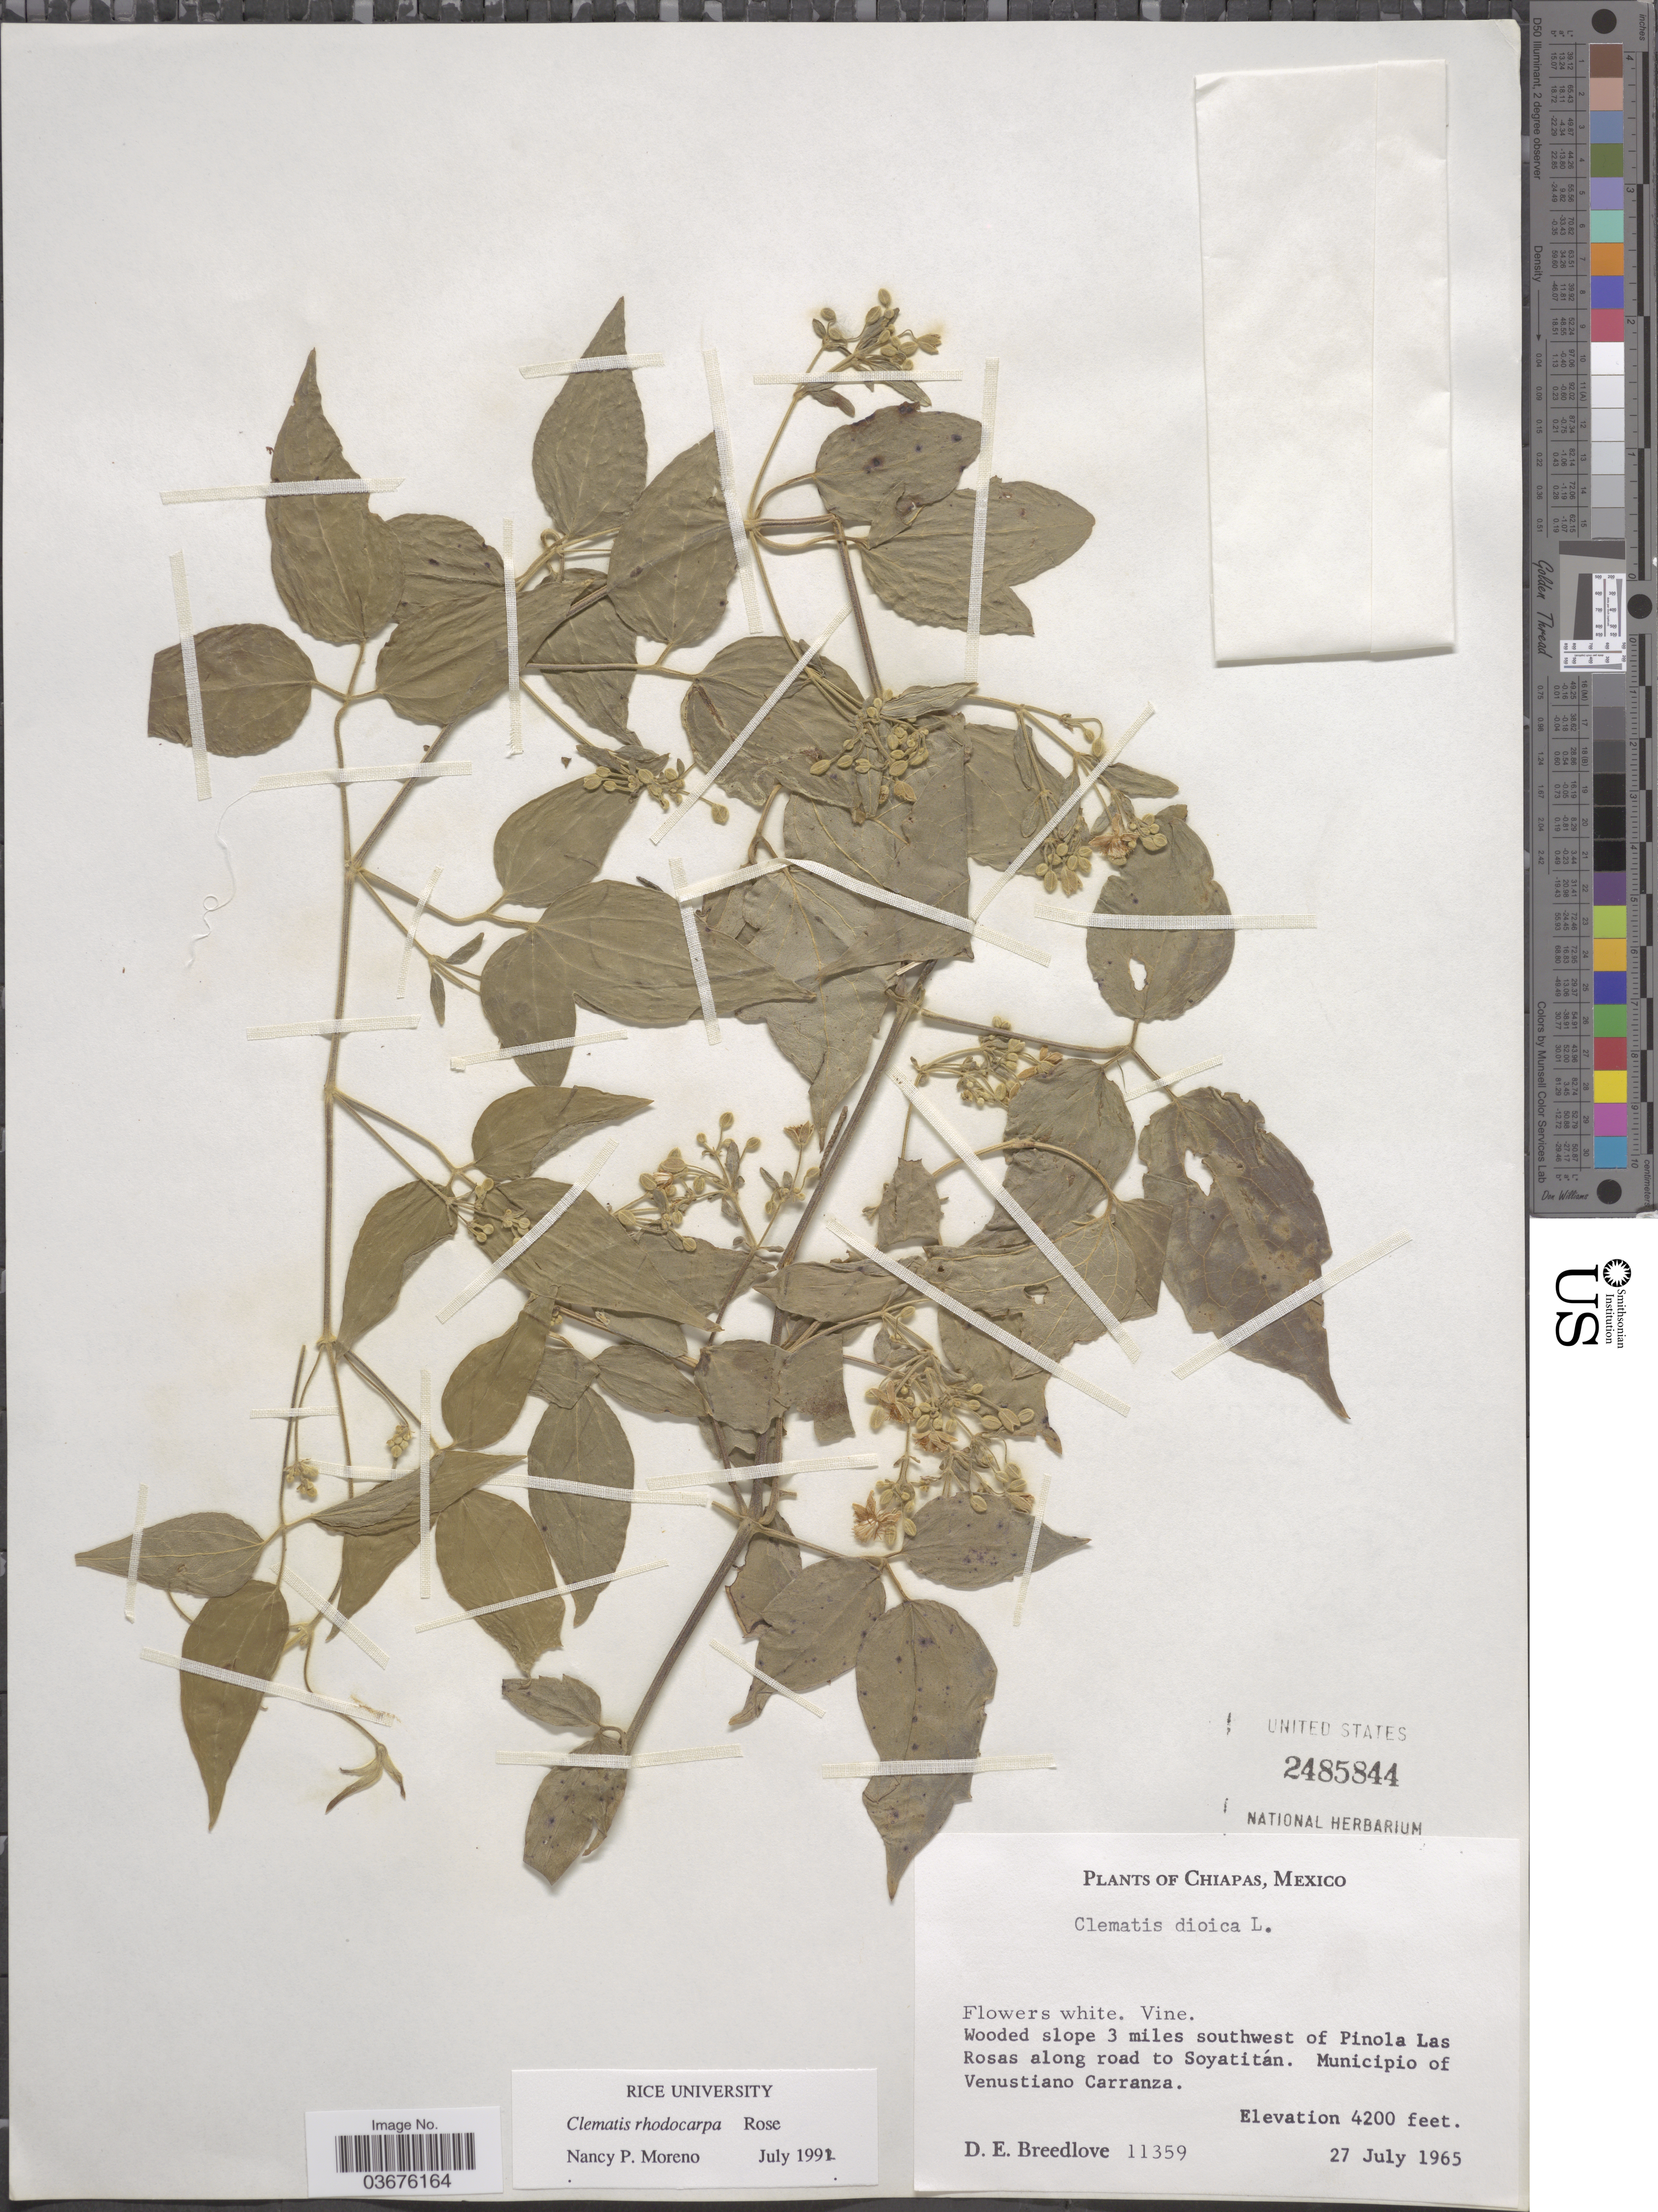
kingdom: Plantae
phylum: Tracheophyta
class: Magnoliopsida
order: Ranunculales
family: Ranunculaceae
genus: Clematis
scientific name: Clematis rhodocarpa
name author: Rose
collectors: D. E. Breedlove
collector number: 11359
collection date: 1965-07-27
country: Mexico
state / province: Chiapas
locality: Wooded slope 3 miles southwest of Pinola Las Rosas along road to Soyatitán. Municipio of Venustiano Carranza.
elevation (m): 1280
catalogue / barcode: US 2485844